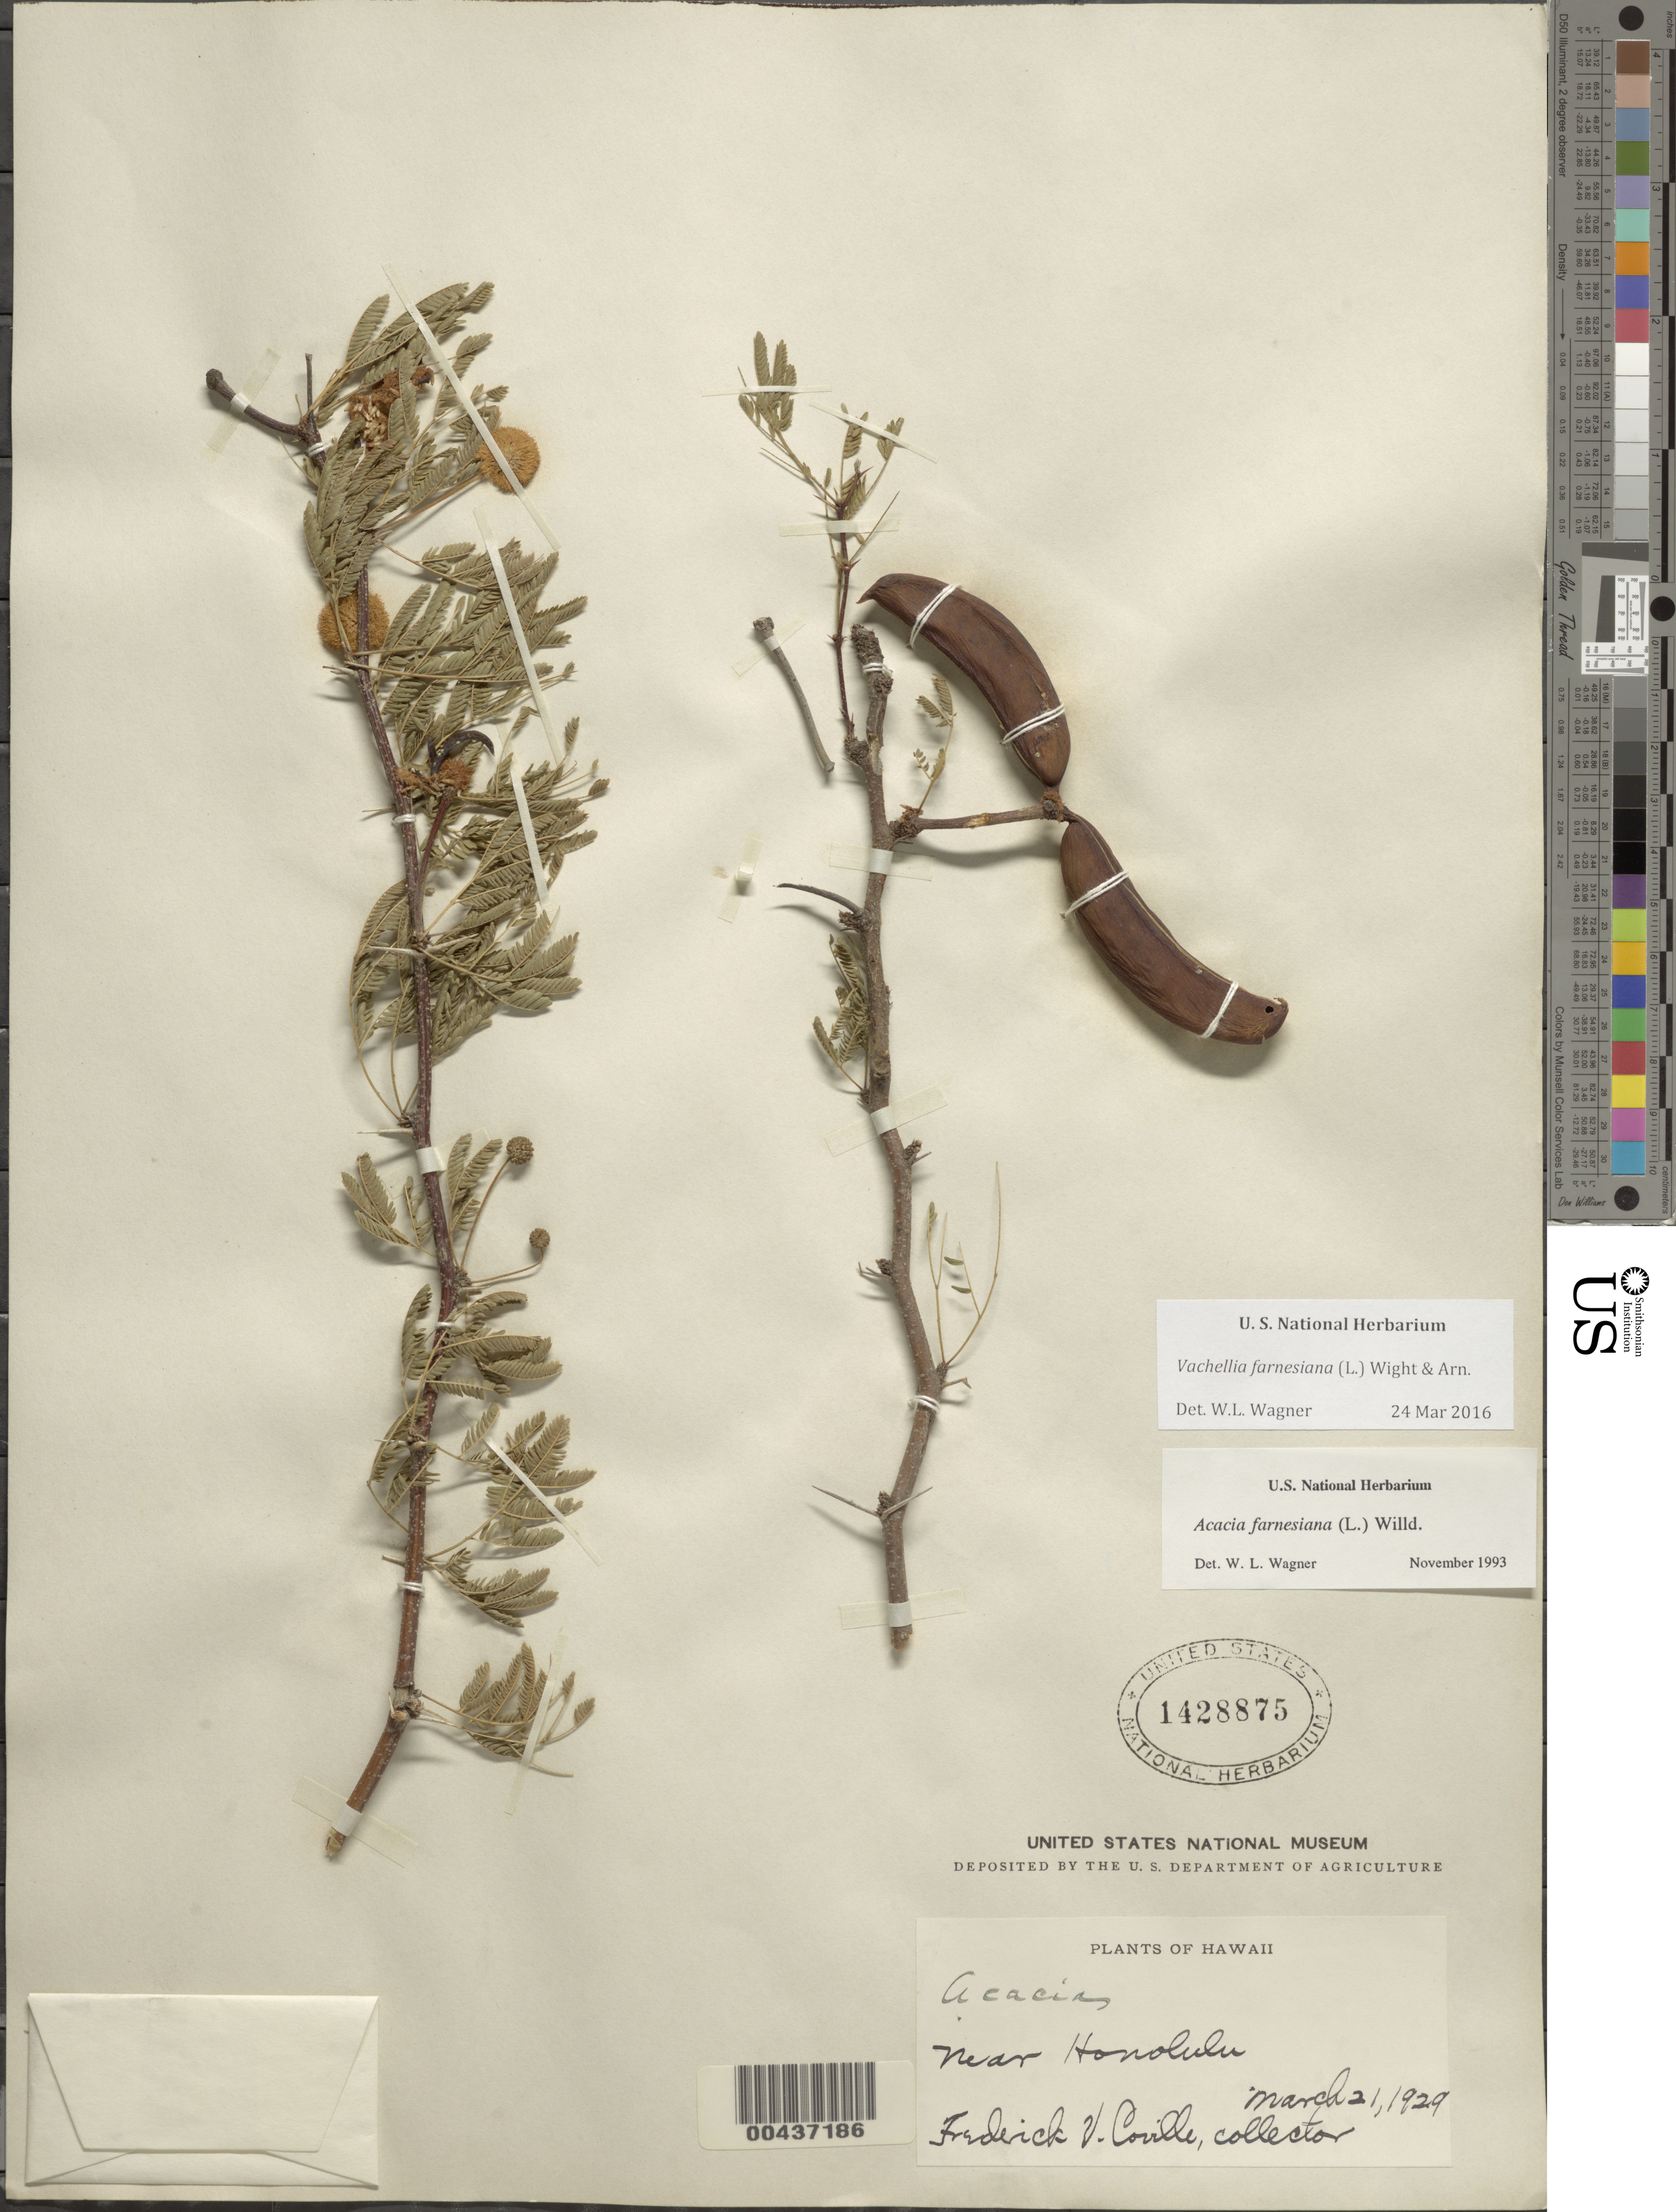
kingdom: Plantae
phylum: Tracheophyta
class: Magnoliopsida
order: Fabales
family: Fabaceae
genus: Vachellia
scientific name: Vachellia farnesiana var. farnesiana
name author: (L.) Wight & Arn.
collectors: F. V. Coville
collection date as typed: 21 Mar 1929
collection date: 1929-03-21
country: United States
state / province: Hawaii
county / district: Honolulu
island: Oahu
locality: Near Honolulu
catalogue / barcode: US 1428875